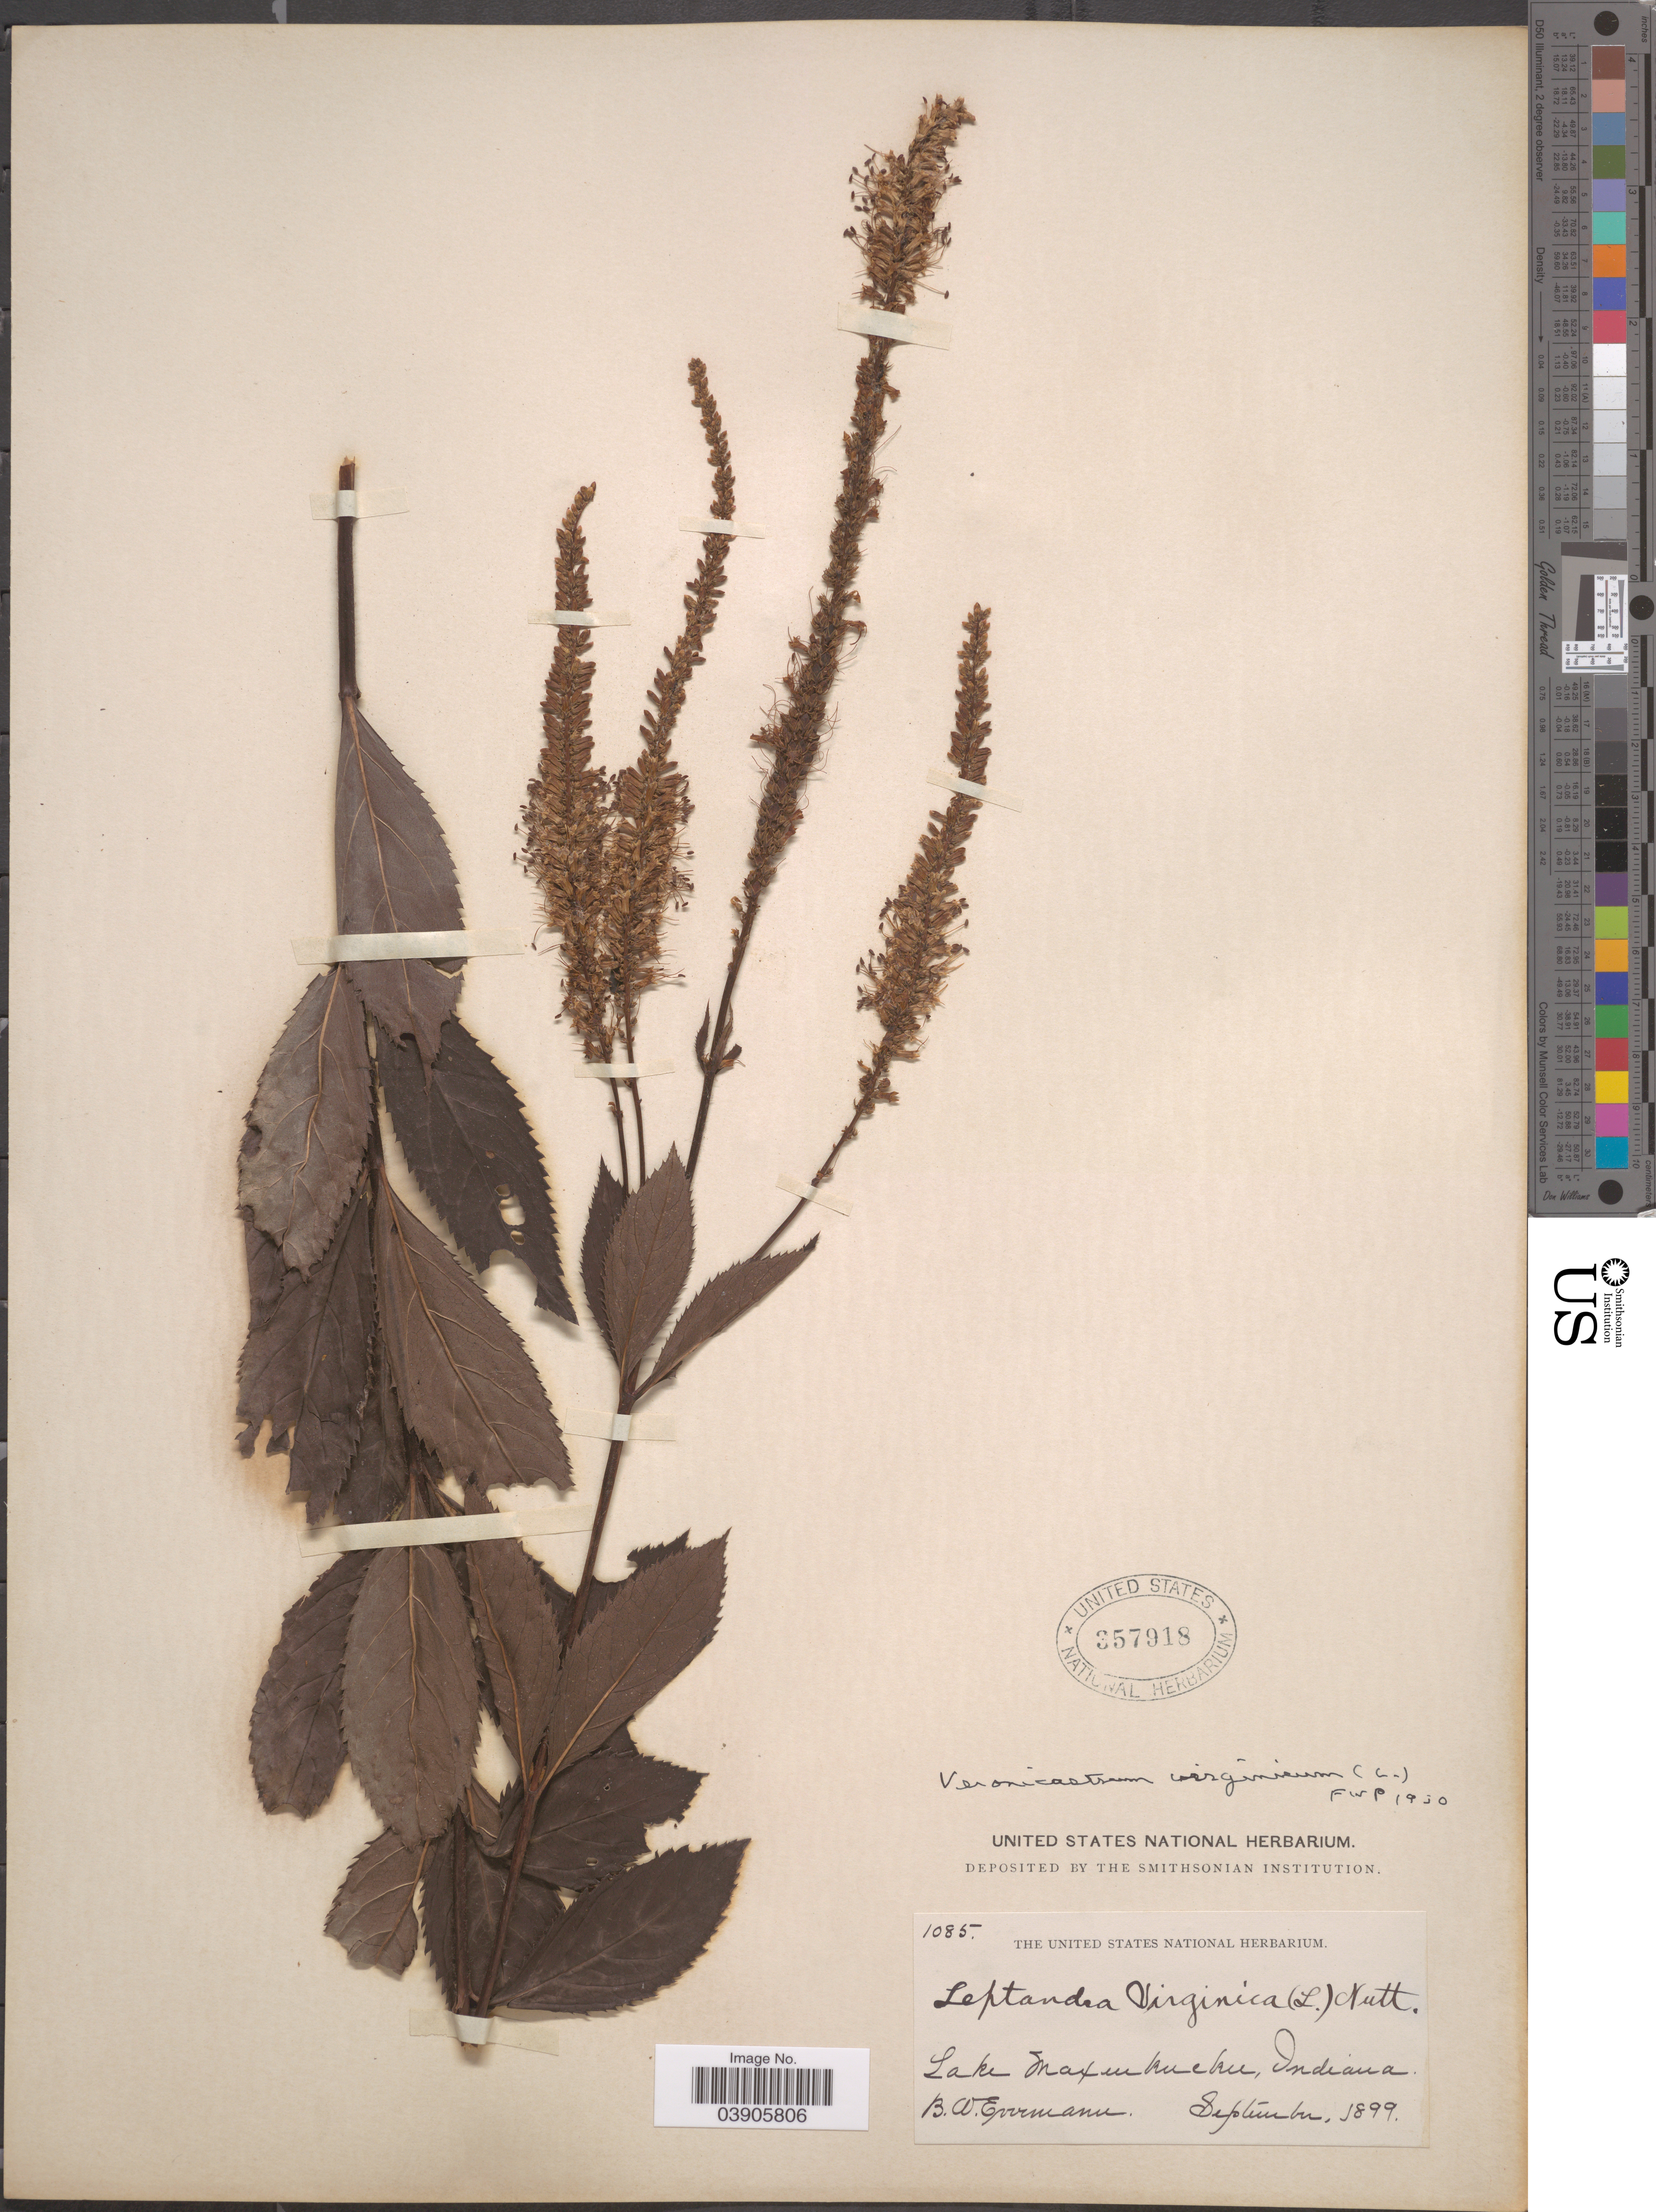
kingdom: Plantae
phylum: Tracheophyta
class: Magnoliopsida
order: Lamiales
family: Plantaginaceae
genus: Veronicastrum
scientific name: Veronicastrum virginicum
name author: (L.) Farw.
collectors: B. W. Evermann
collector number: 1085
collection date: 1899-09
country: United States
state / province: Indiana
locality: Lake Maxinkuckee.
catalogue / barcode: US 357918